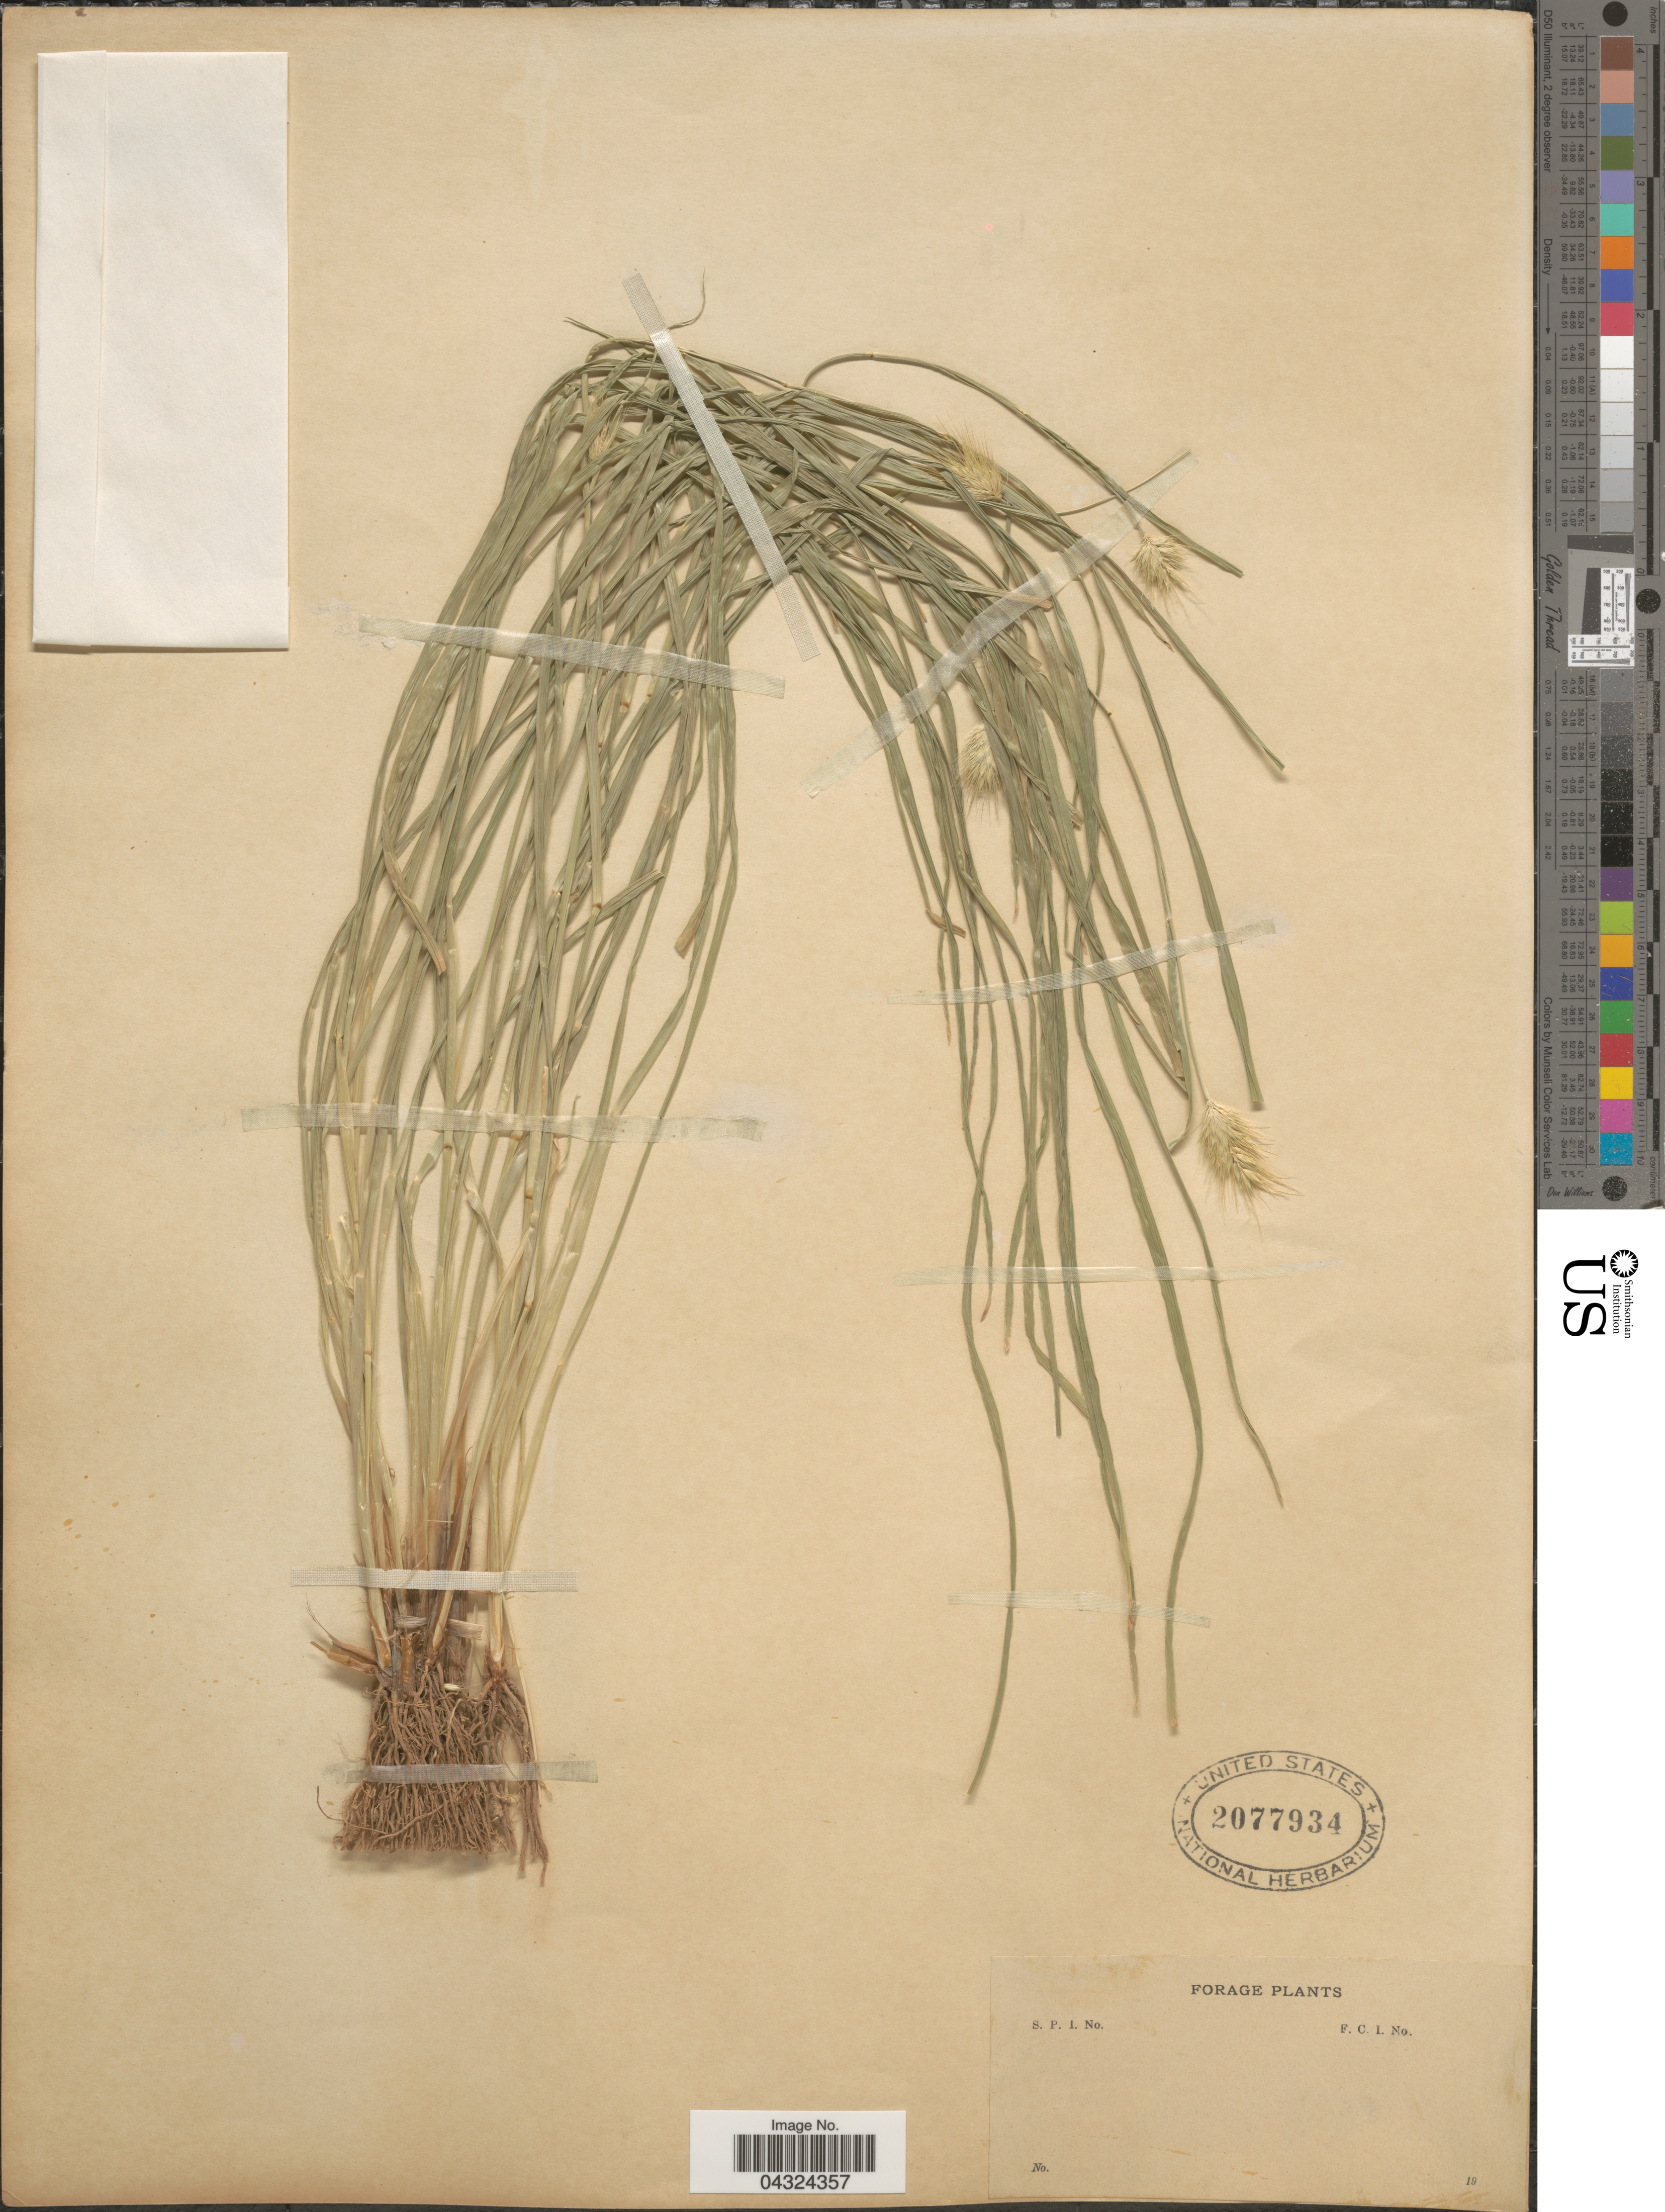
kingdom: Plantae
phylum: Tracheophyta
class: Liliopsida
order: Poales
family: Poaceae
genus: Cenchrus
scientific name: Cenchrus sp.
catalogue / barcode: US 2077934